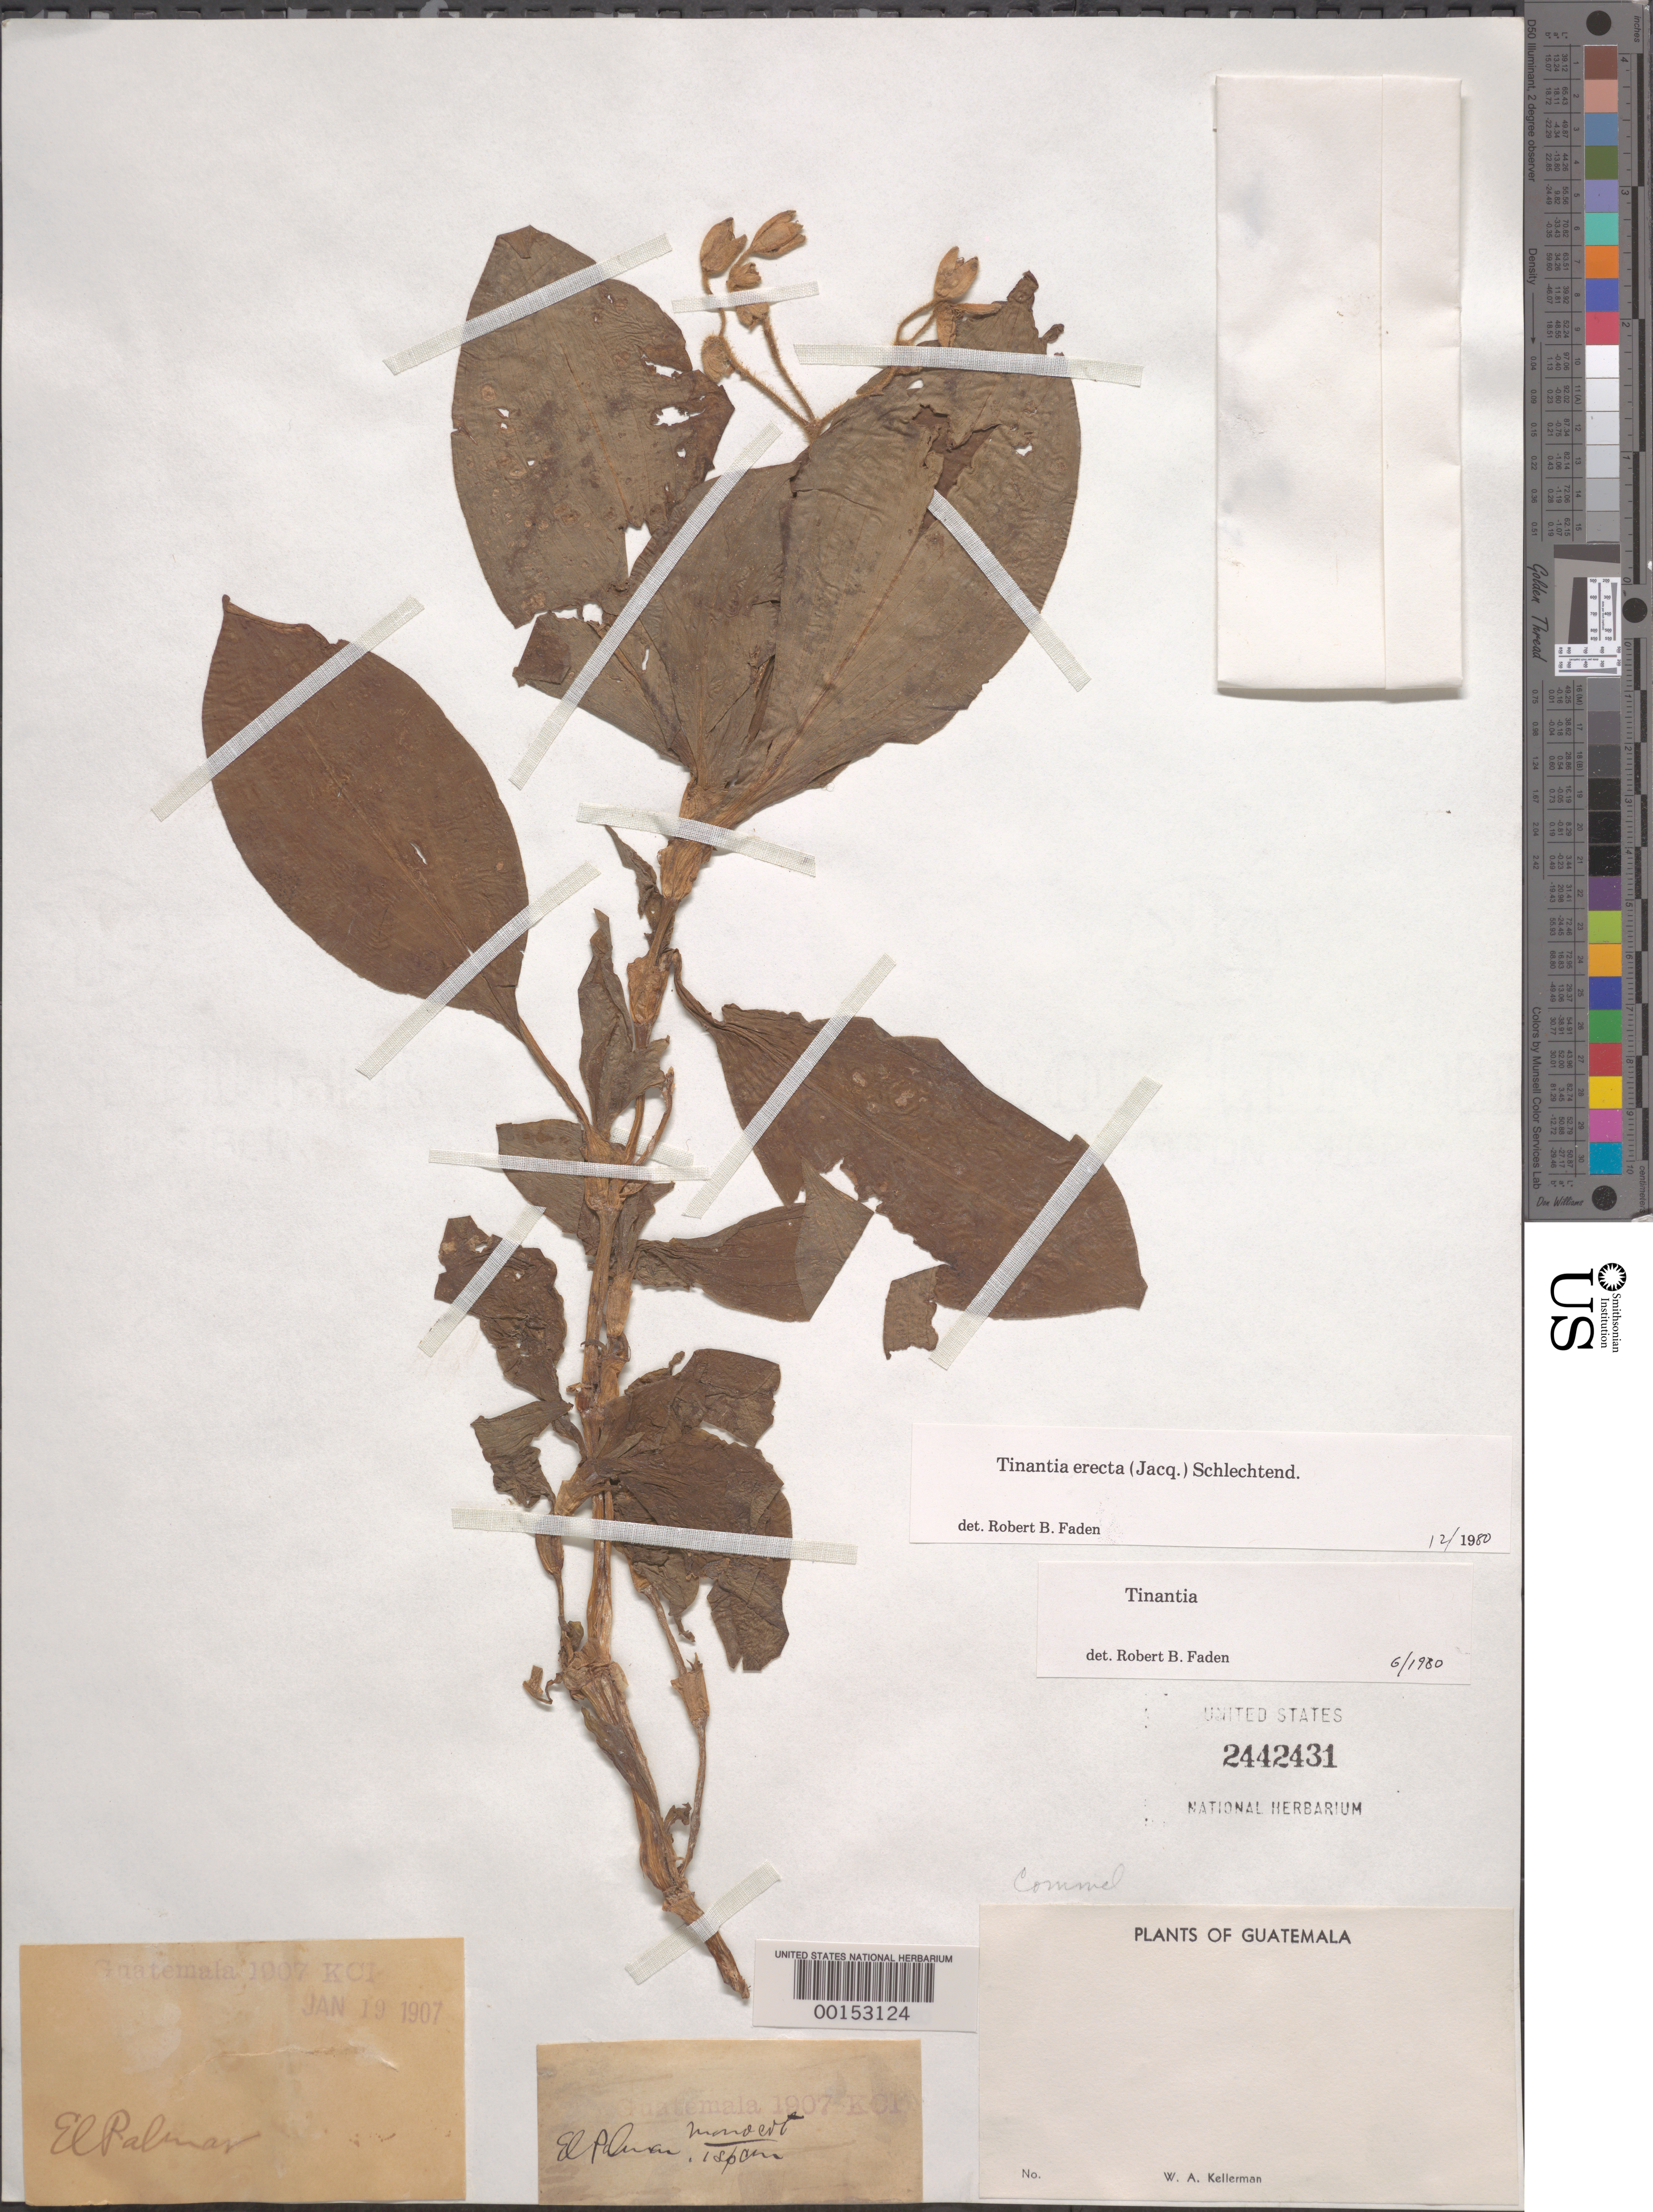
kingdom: Plantae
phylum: Tracheophyta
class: Liliopsida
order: Commelinales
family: Commelinaceae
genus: Tinantia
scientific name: Tinantia erecta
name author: (Jacq.) Fenzl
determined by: Faden, Robert B., (US), Smithsonian Institution - National Museum of Natural History (UNITED STATES)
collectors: W. A. Kellerman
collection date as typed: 19 Jan 1907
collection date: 1907-01-19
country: Guatemala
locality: El palmar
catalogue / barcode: US 2442431